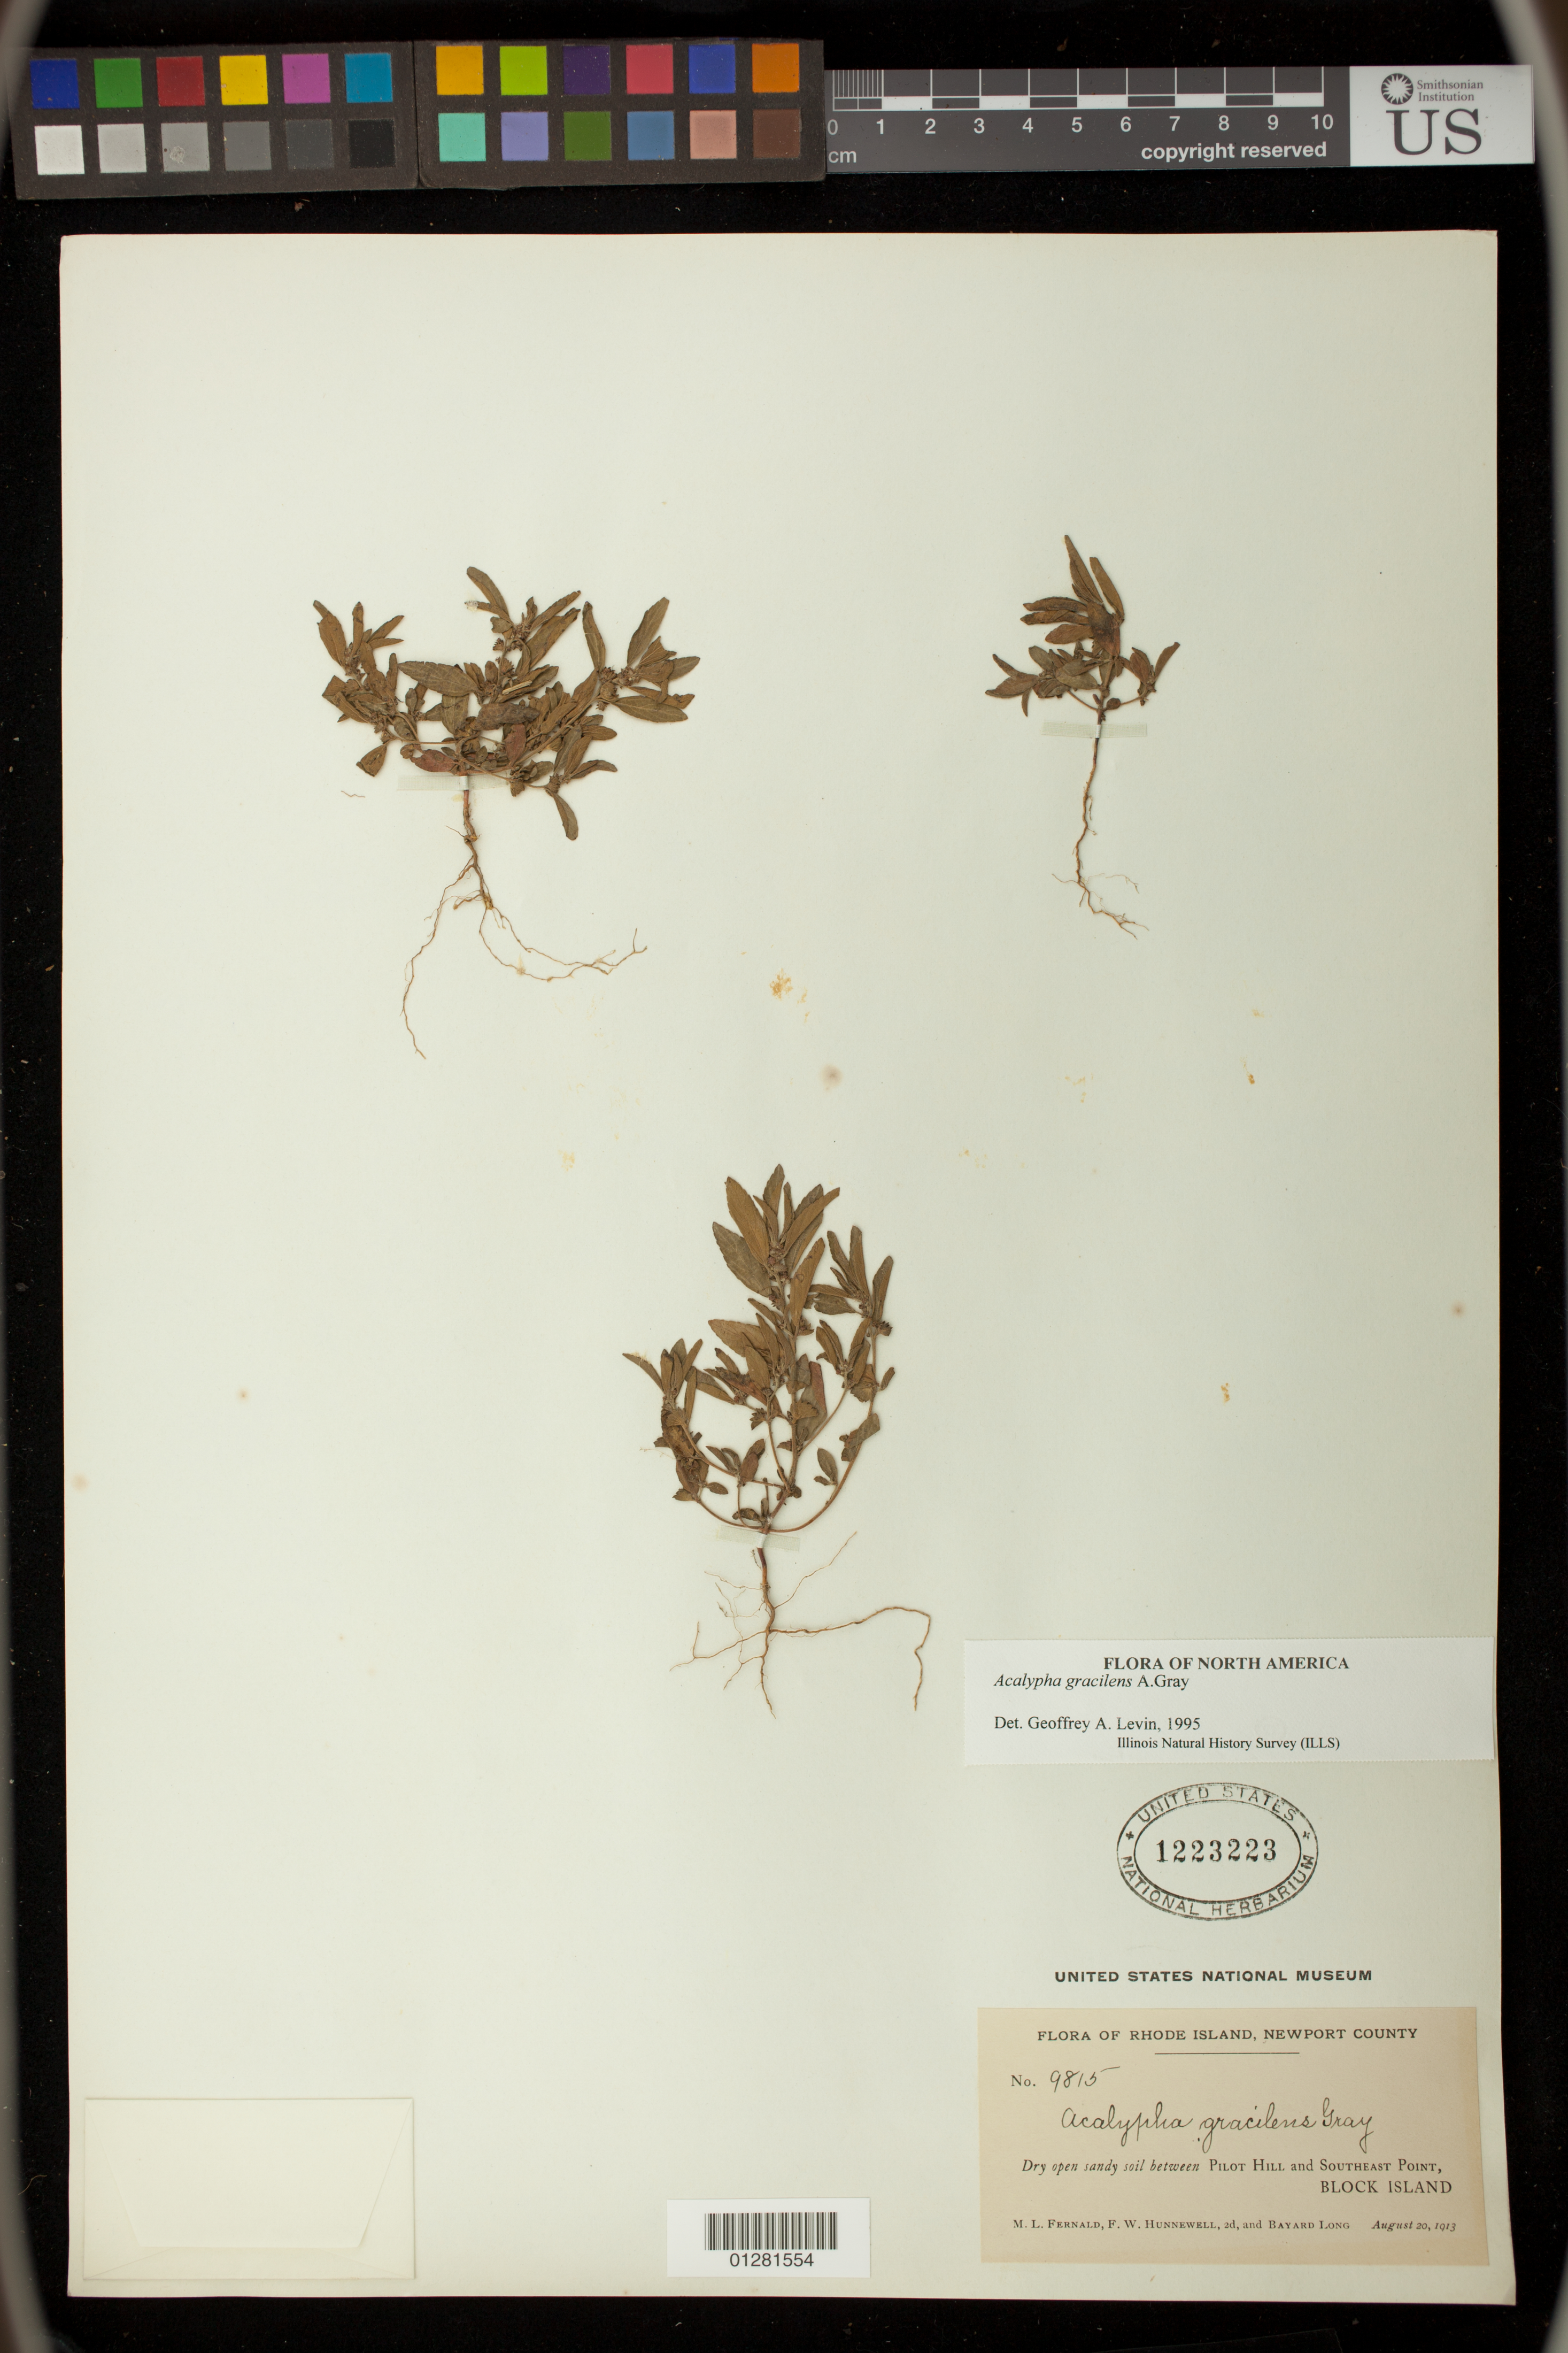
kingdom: Plantae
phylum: Tracheophyta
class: Magnoliopsida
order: Malpighiales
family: Euphorbiaceae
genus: Acalypha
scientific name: Acalypha gracilens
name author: A. Gray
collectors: M. L. Fernald, F. Hunnewell & B. Long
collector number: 9815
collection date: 1913-08-20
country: United States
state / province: Rhode Island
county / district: Newport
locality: between Pilot Hill and Southeast Point, Block Island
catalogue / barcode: US 1223223